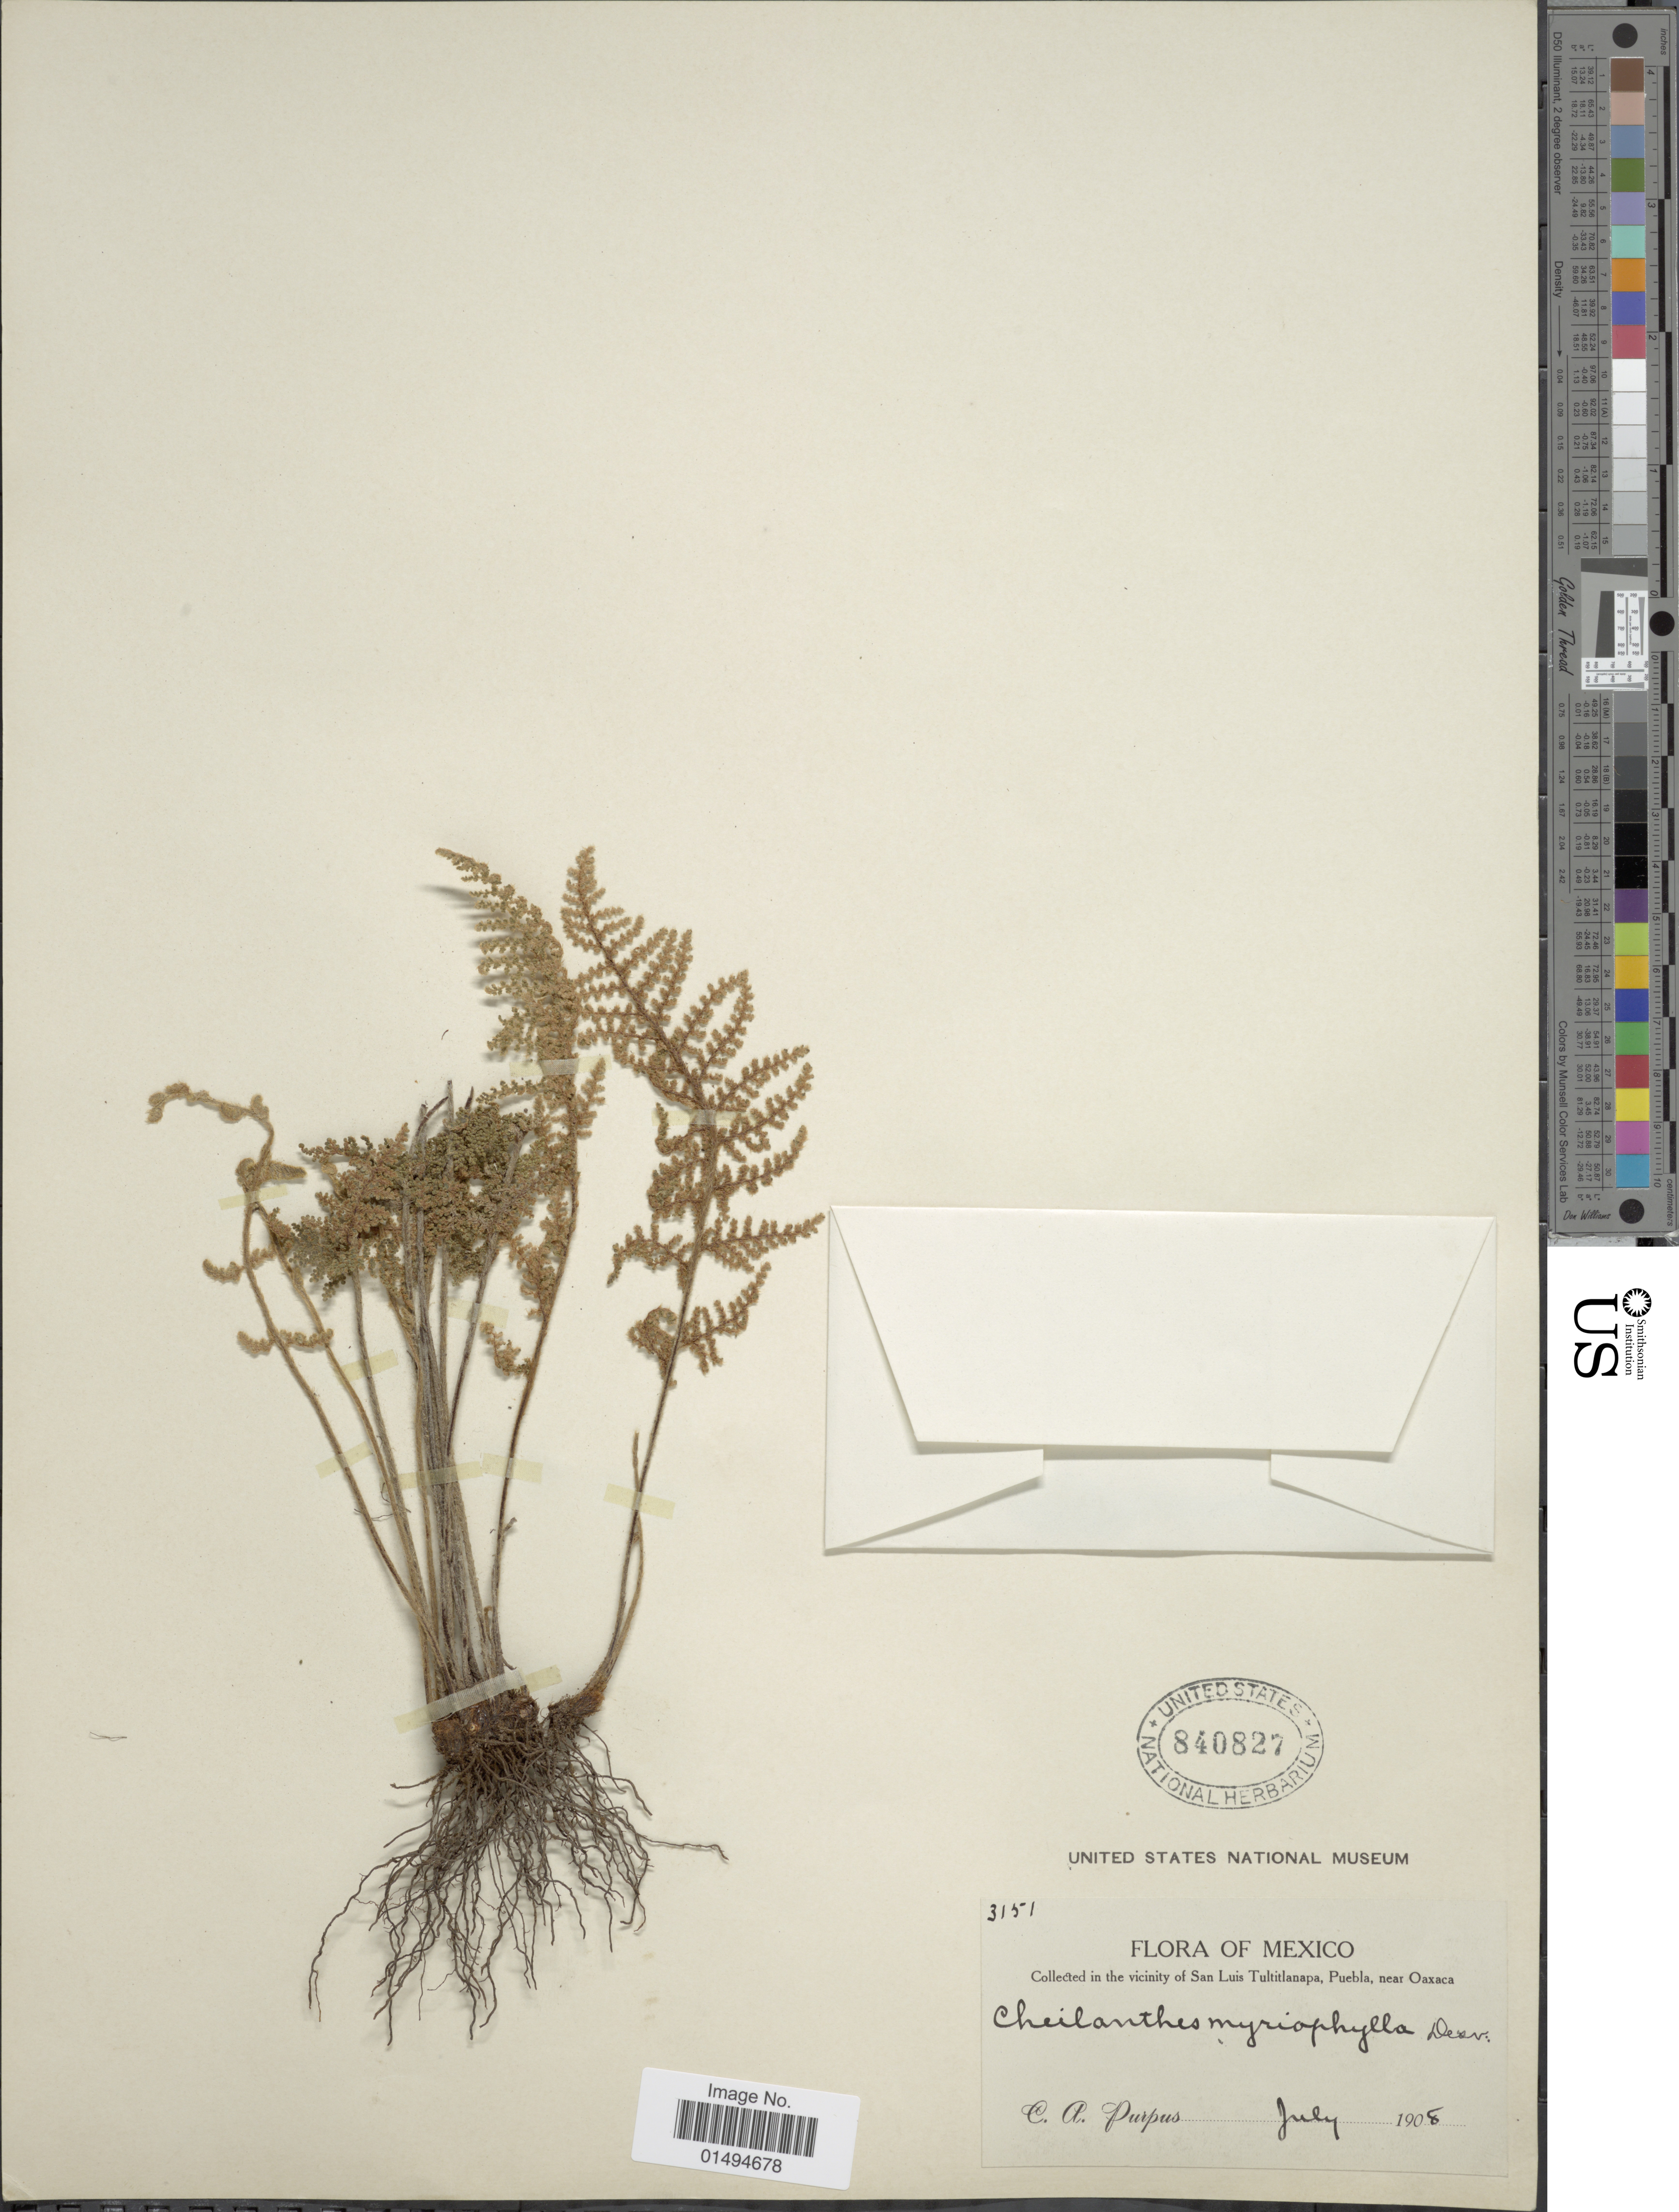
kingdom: Plantae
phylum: Tracheophyta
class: Polypodiopsida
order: Polypodiales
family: Pteridaceae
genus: Myriopteris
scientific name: Myriopteris myriophylla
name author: (Desv.) J. Sm.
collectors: C. A. Purpus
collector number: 3151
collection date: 1905-07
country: Mexico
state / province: Puebla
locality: Vicinity of San Luis Tultitlanapa, Puebla, near Oaxaca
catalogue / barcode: US 840827